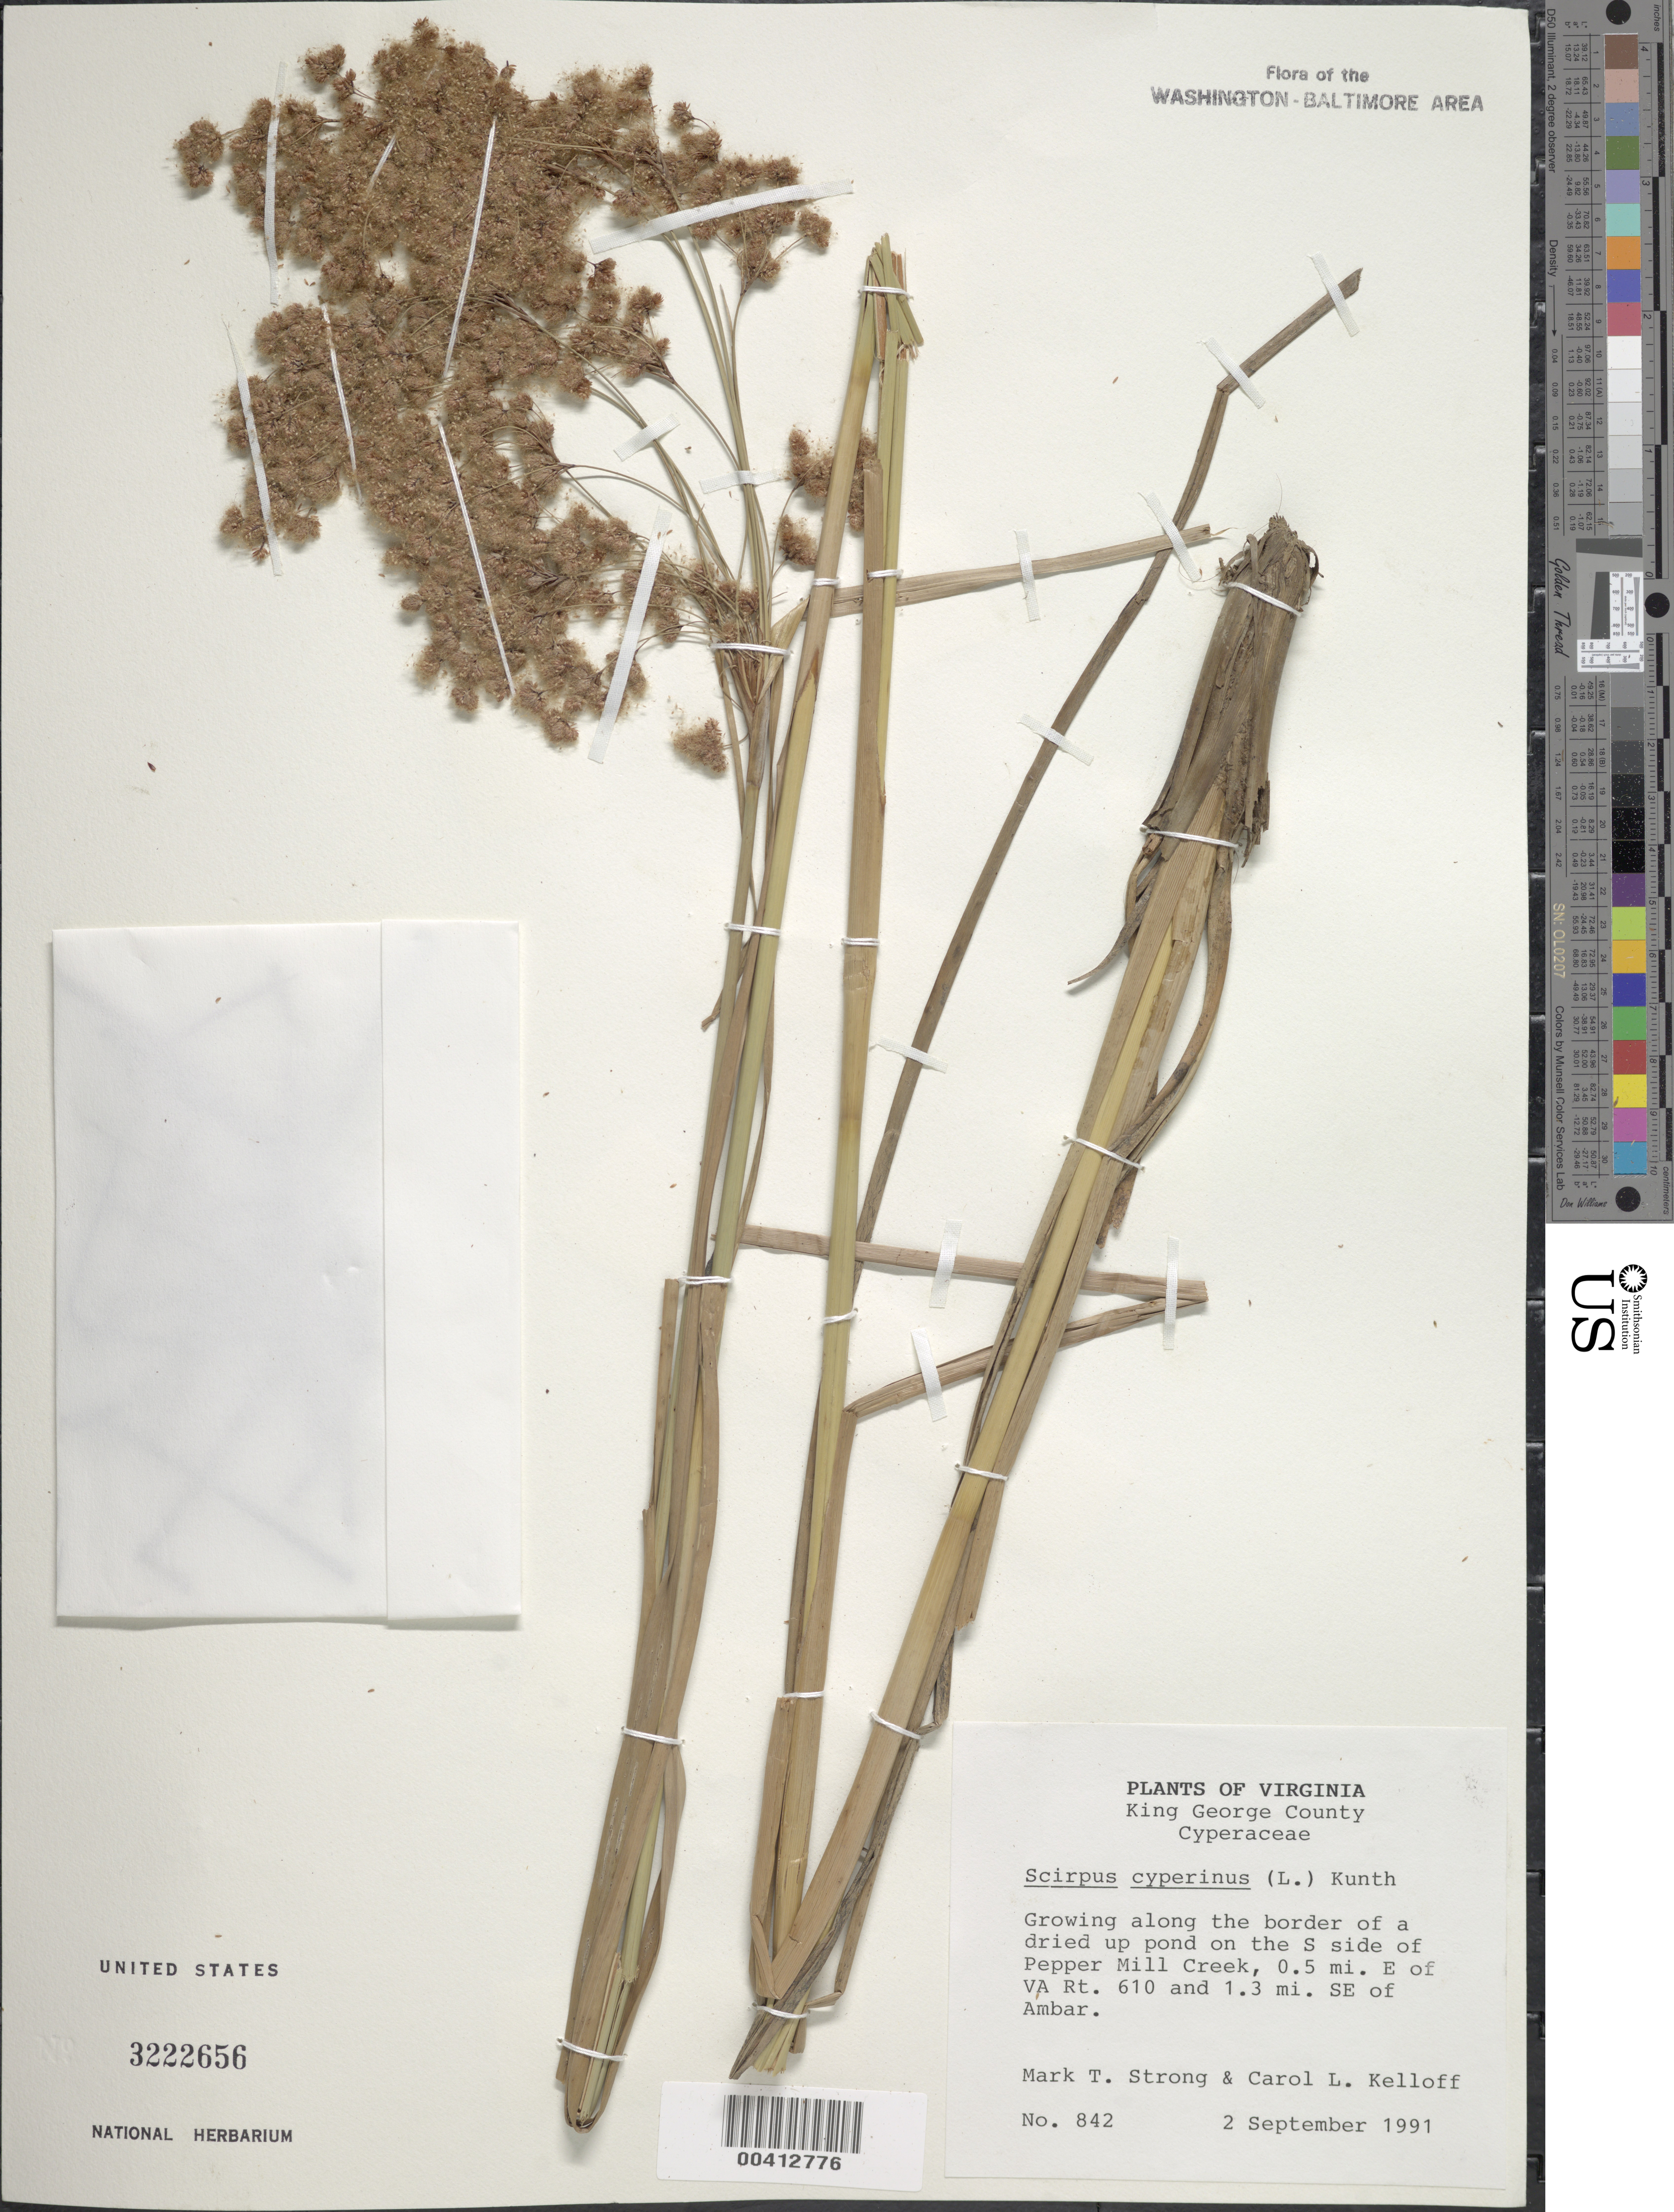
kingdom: Plantae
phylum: Tracheophyta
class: Liliopsida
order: Poales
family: Cyperaceae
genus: Scirpus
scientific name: Scirpus cyperinus (L.) Kunth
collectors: M. T. Strong & C. L. Kelloff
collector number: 842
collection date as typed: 02 Sep 1991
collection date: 1991-09-02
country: United States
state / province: Virginia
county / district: King George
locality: SE of Ambar, E of VA Rt. 610, along Pepper Mill Creek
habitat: Swamp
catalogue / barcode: US 3222656